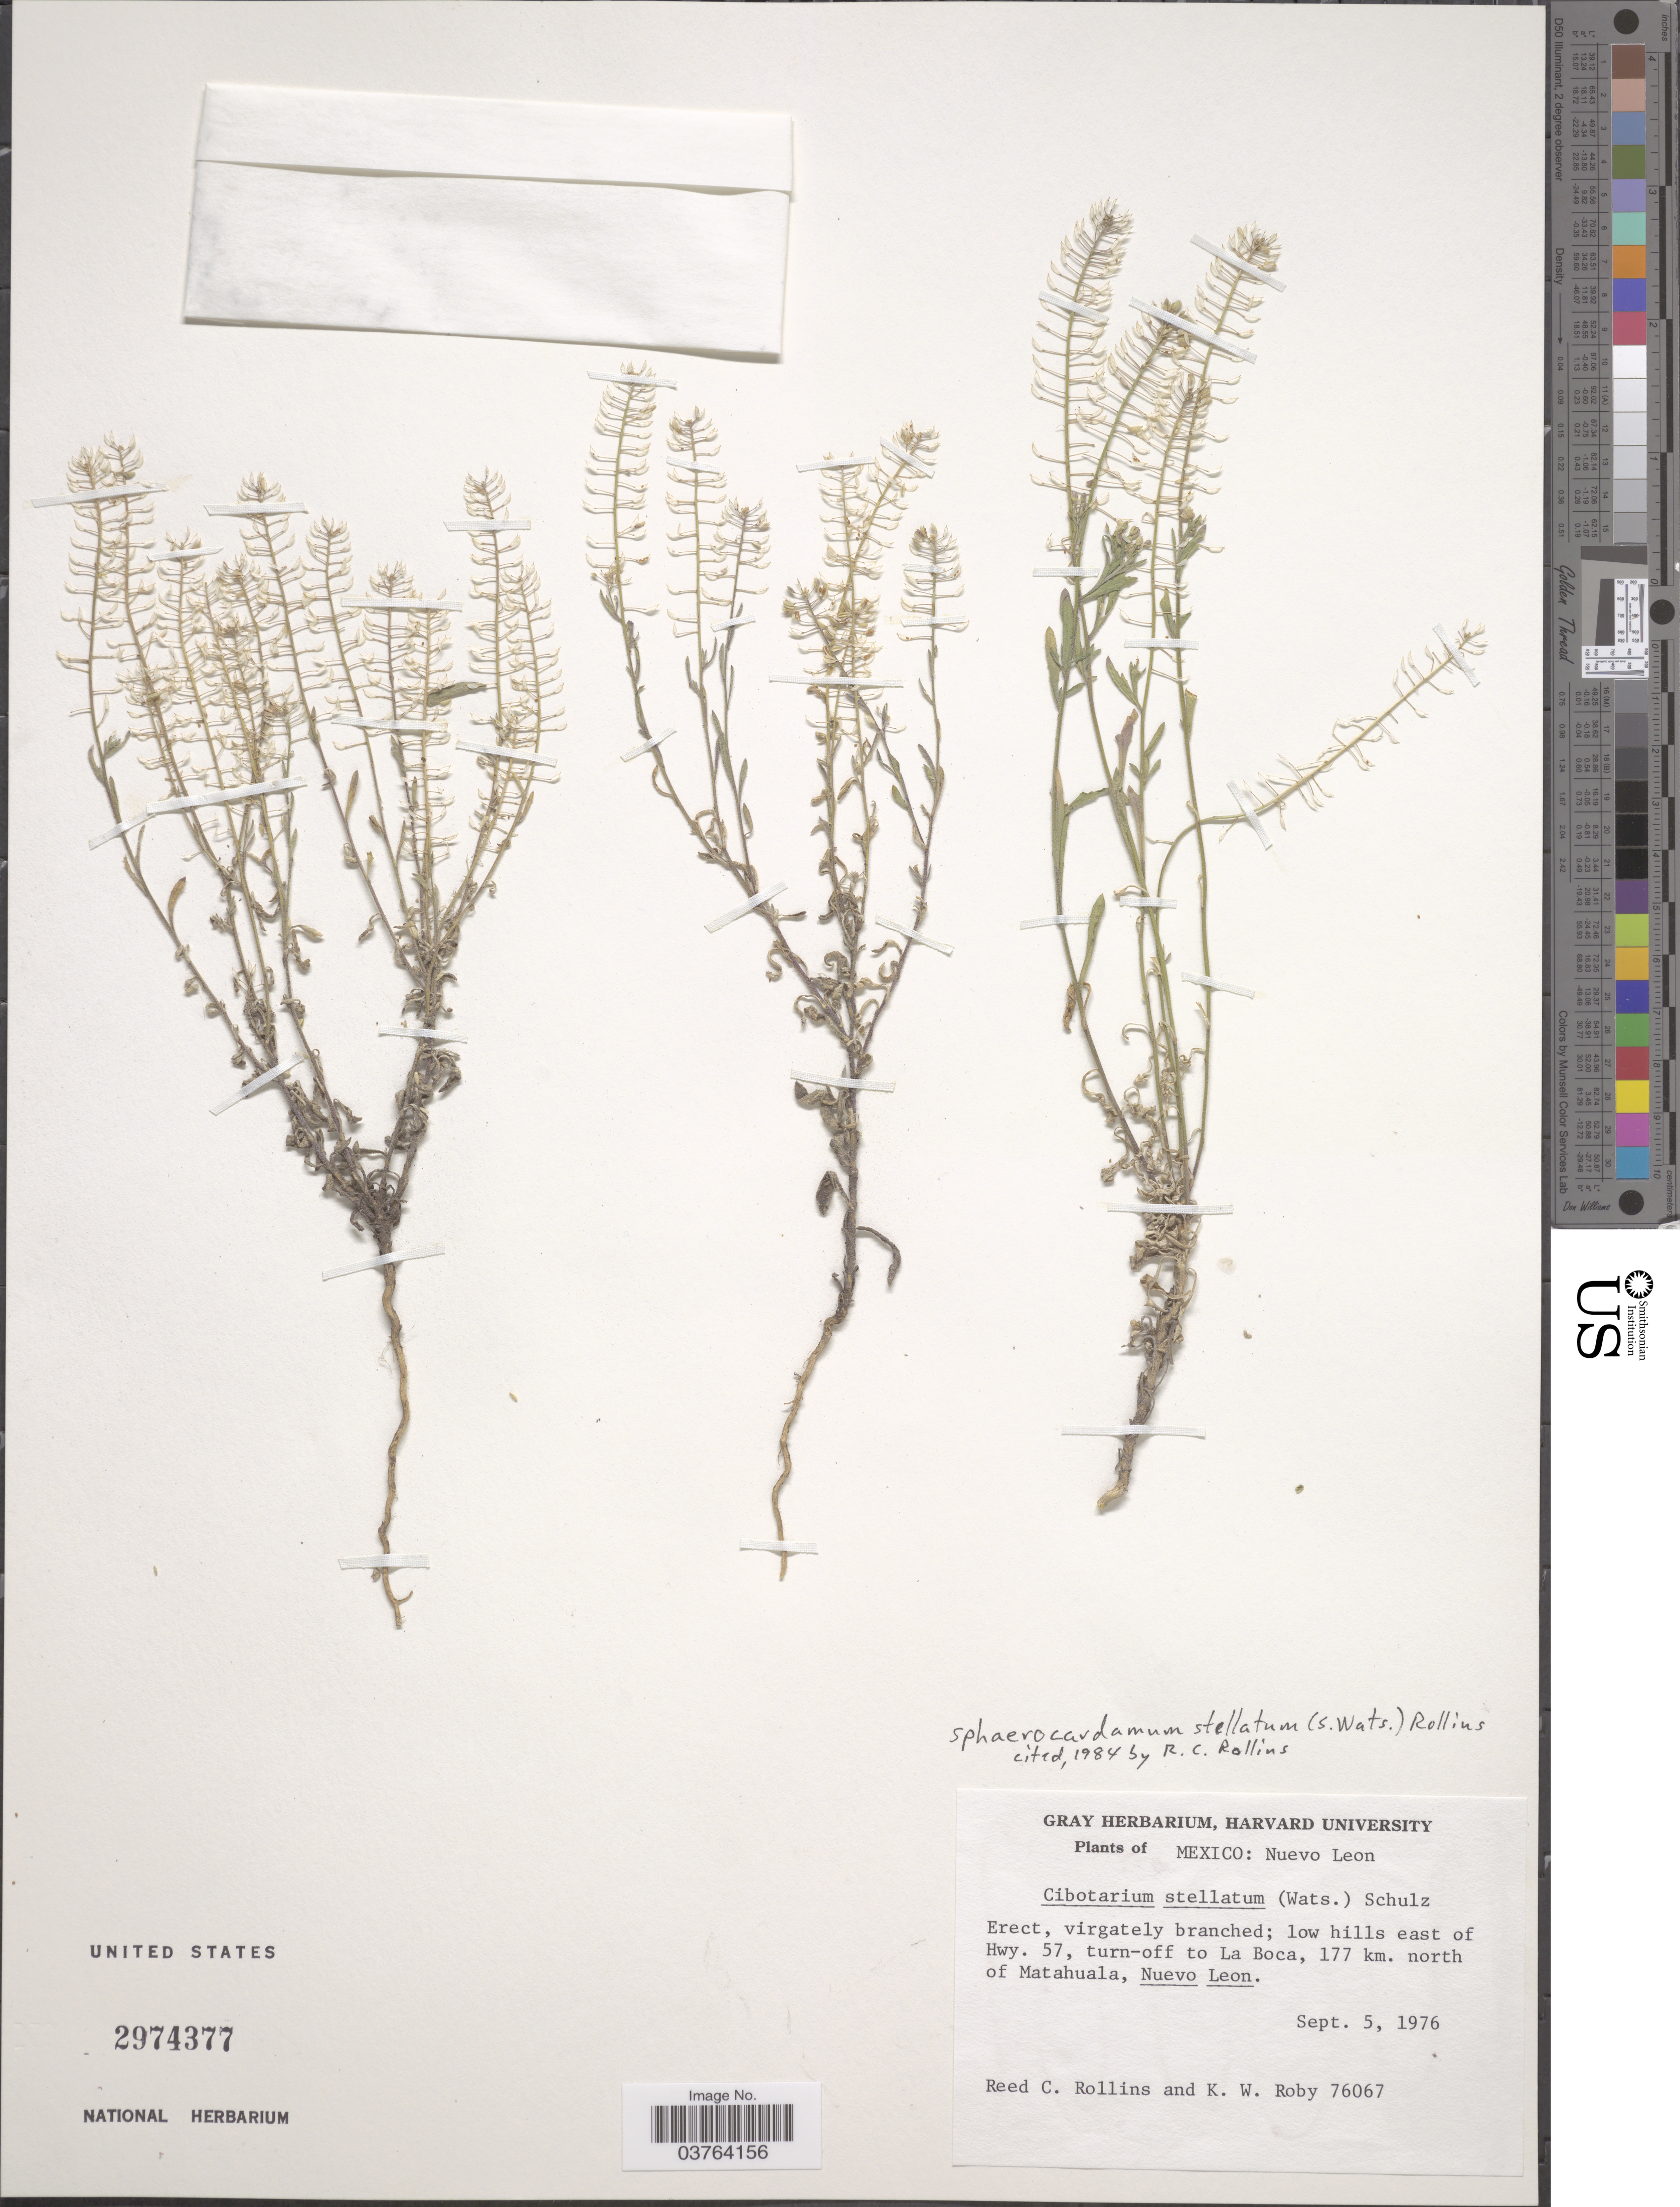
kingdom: Plantae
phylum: Tracheophyta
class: Magnoliopsida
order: Brassicales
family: Brassicaceae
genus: Sphaerocardamum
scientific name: Sphaerocardamum stellatum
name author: (S. Watson) Rollins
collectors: R. C. Rollins & K. W. Roby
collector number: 76067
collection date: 1976-09-05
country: Mexico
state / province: Nuevo León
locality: Low hills east of Hwy. 57, turn-off to La Boca, 177 km. north of Matahuala.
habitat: low hills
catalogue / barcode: US 2974377